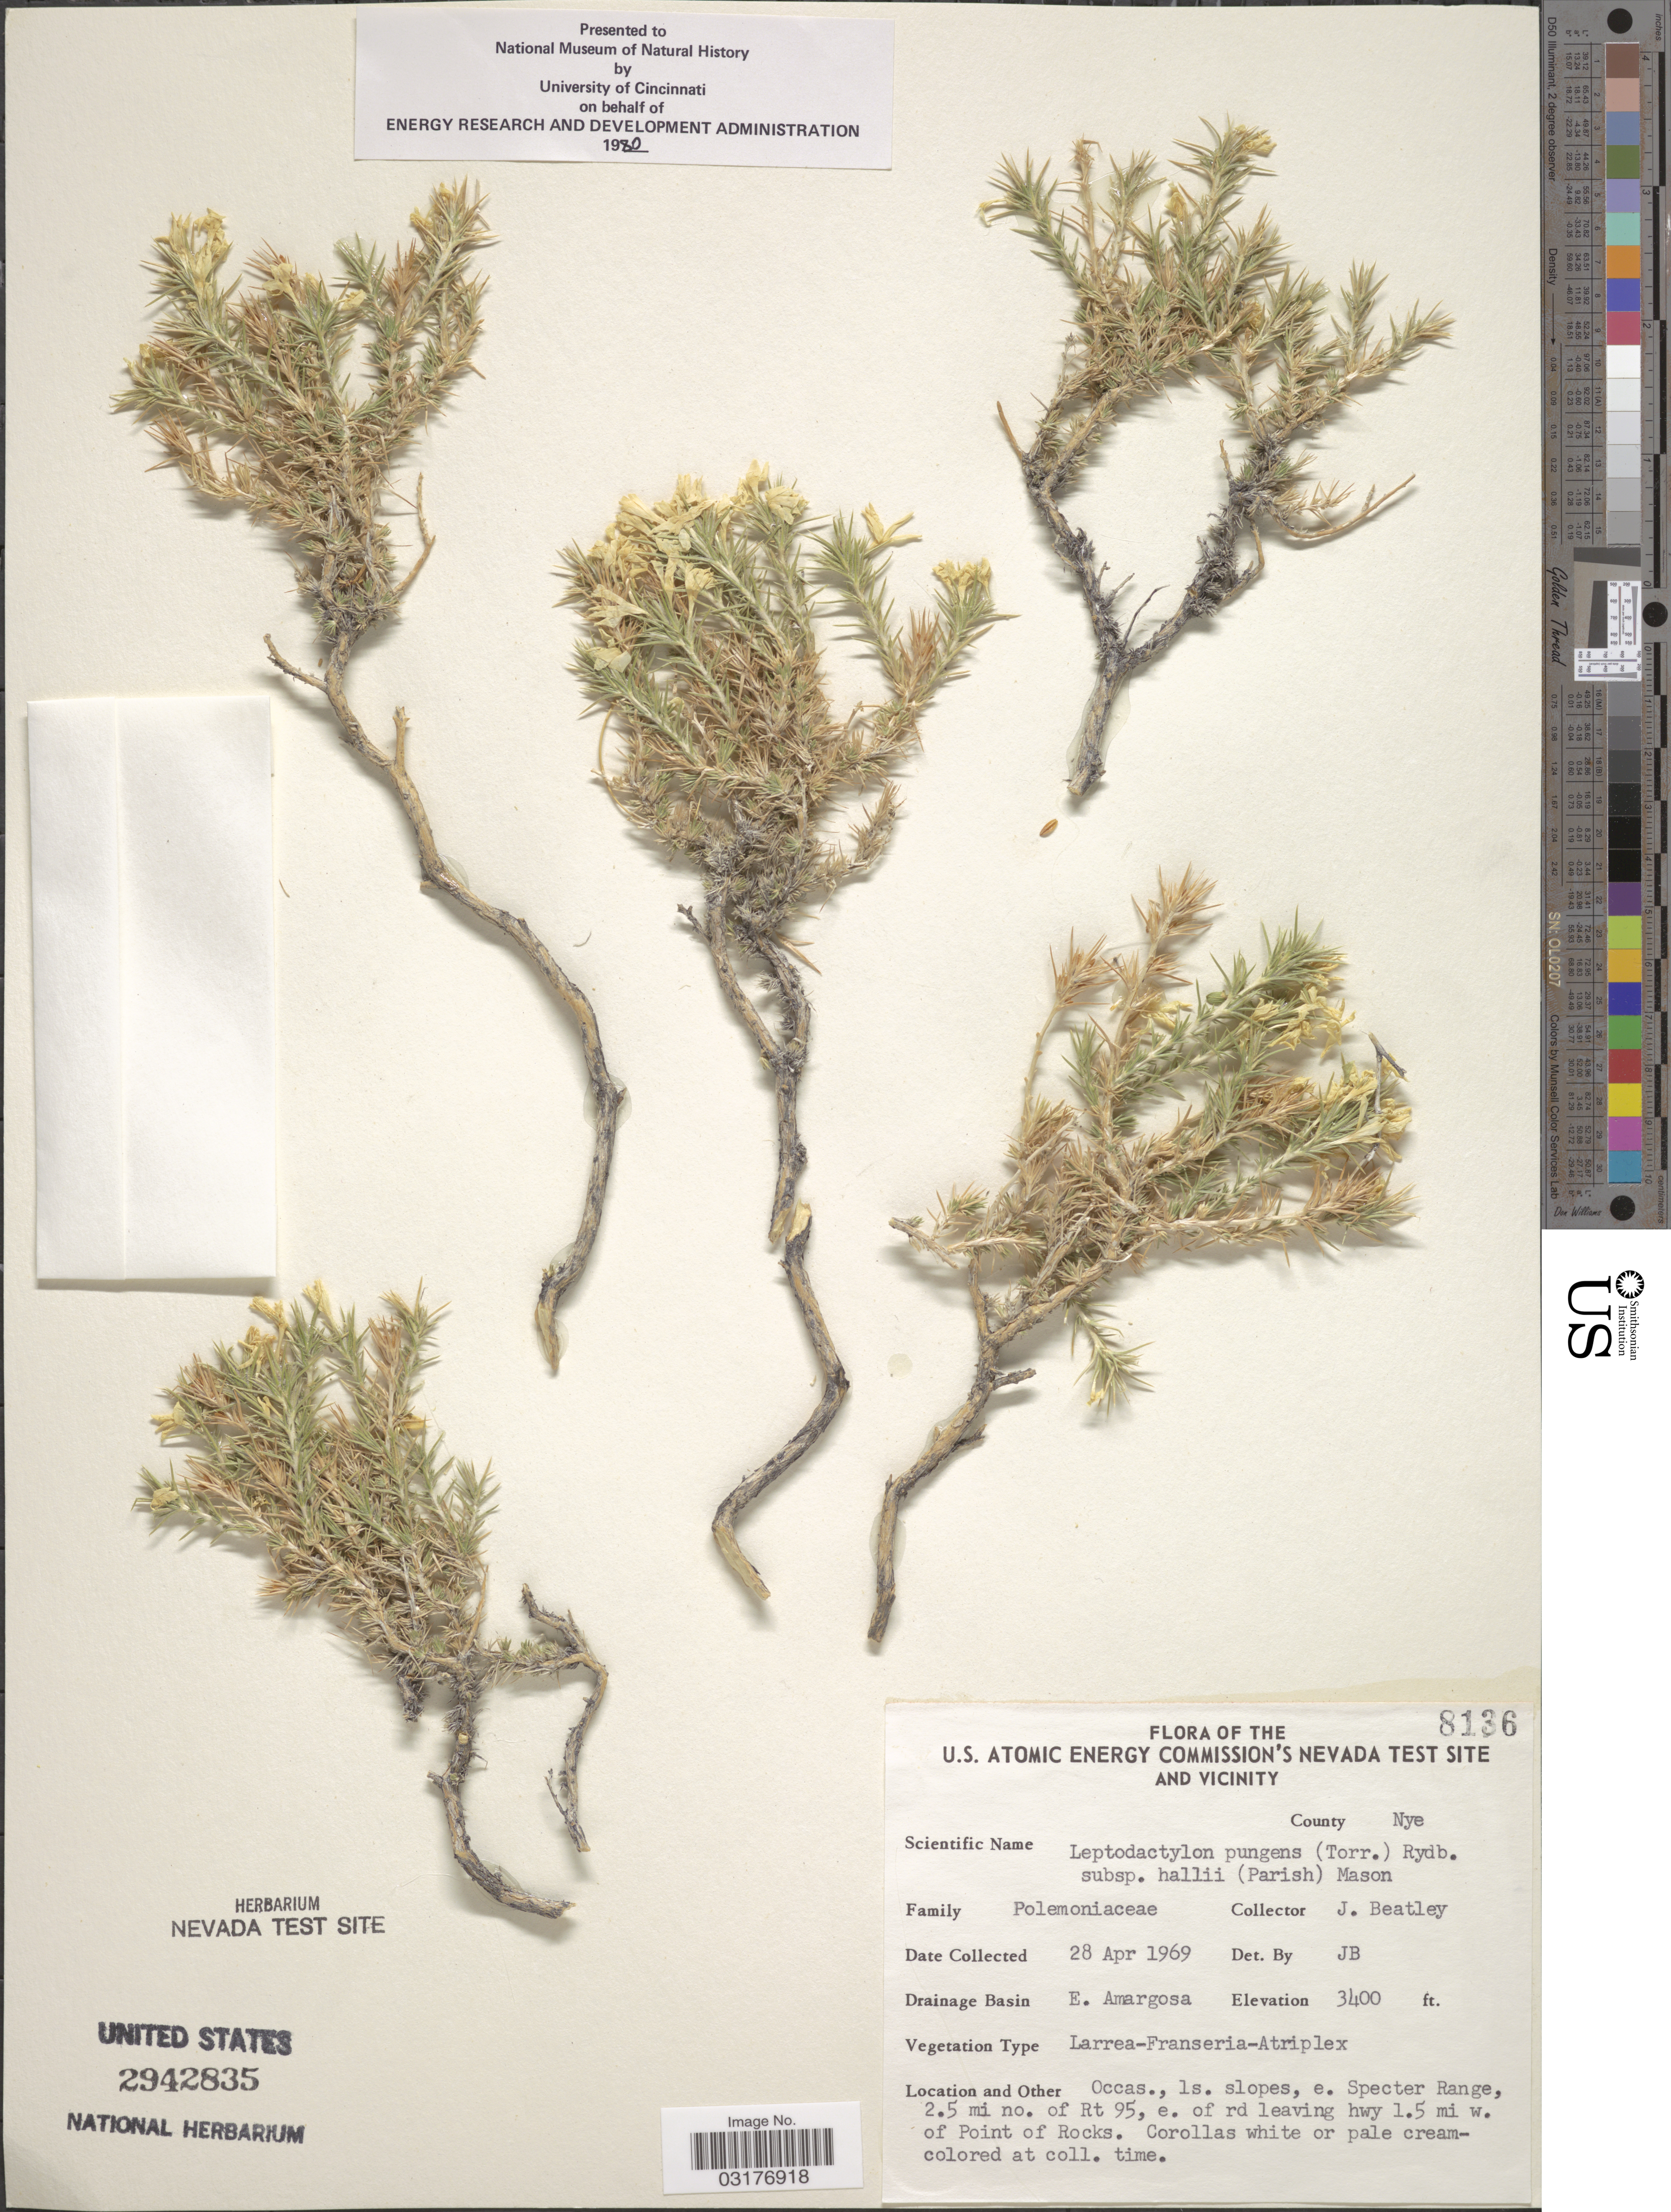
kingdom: Plantae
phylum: Tracheophyta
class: Magnoliopsida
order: Ericales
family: Polemoniaceae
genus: Linanthus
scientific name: Linanthus pungens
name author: (Torr.) J.M. Porter & L.A. Johnson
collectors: J. C. Beatley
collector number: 8136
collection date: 1969-04-28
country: United States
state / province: Nevada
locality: The U.S. Atomic Energy Commission's Nevada Test Site and Vicinity. County Nye. Drainage Basin E. Amargosa. e. Specter Range, 2.5 mi no. of Rt 95, e. of rd leaving hwy 1.5 mi w. of Point of Rocks.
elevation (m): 1036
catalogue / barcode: US 2942835